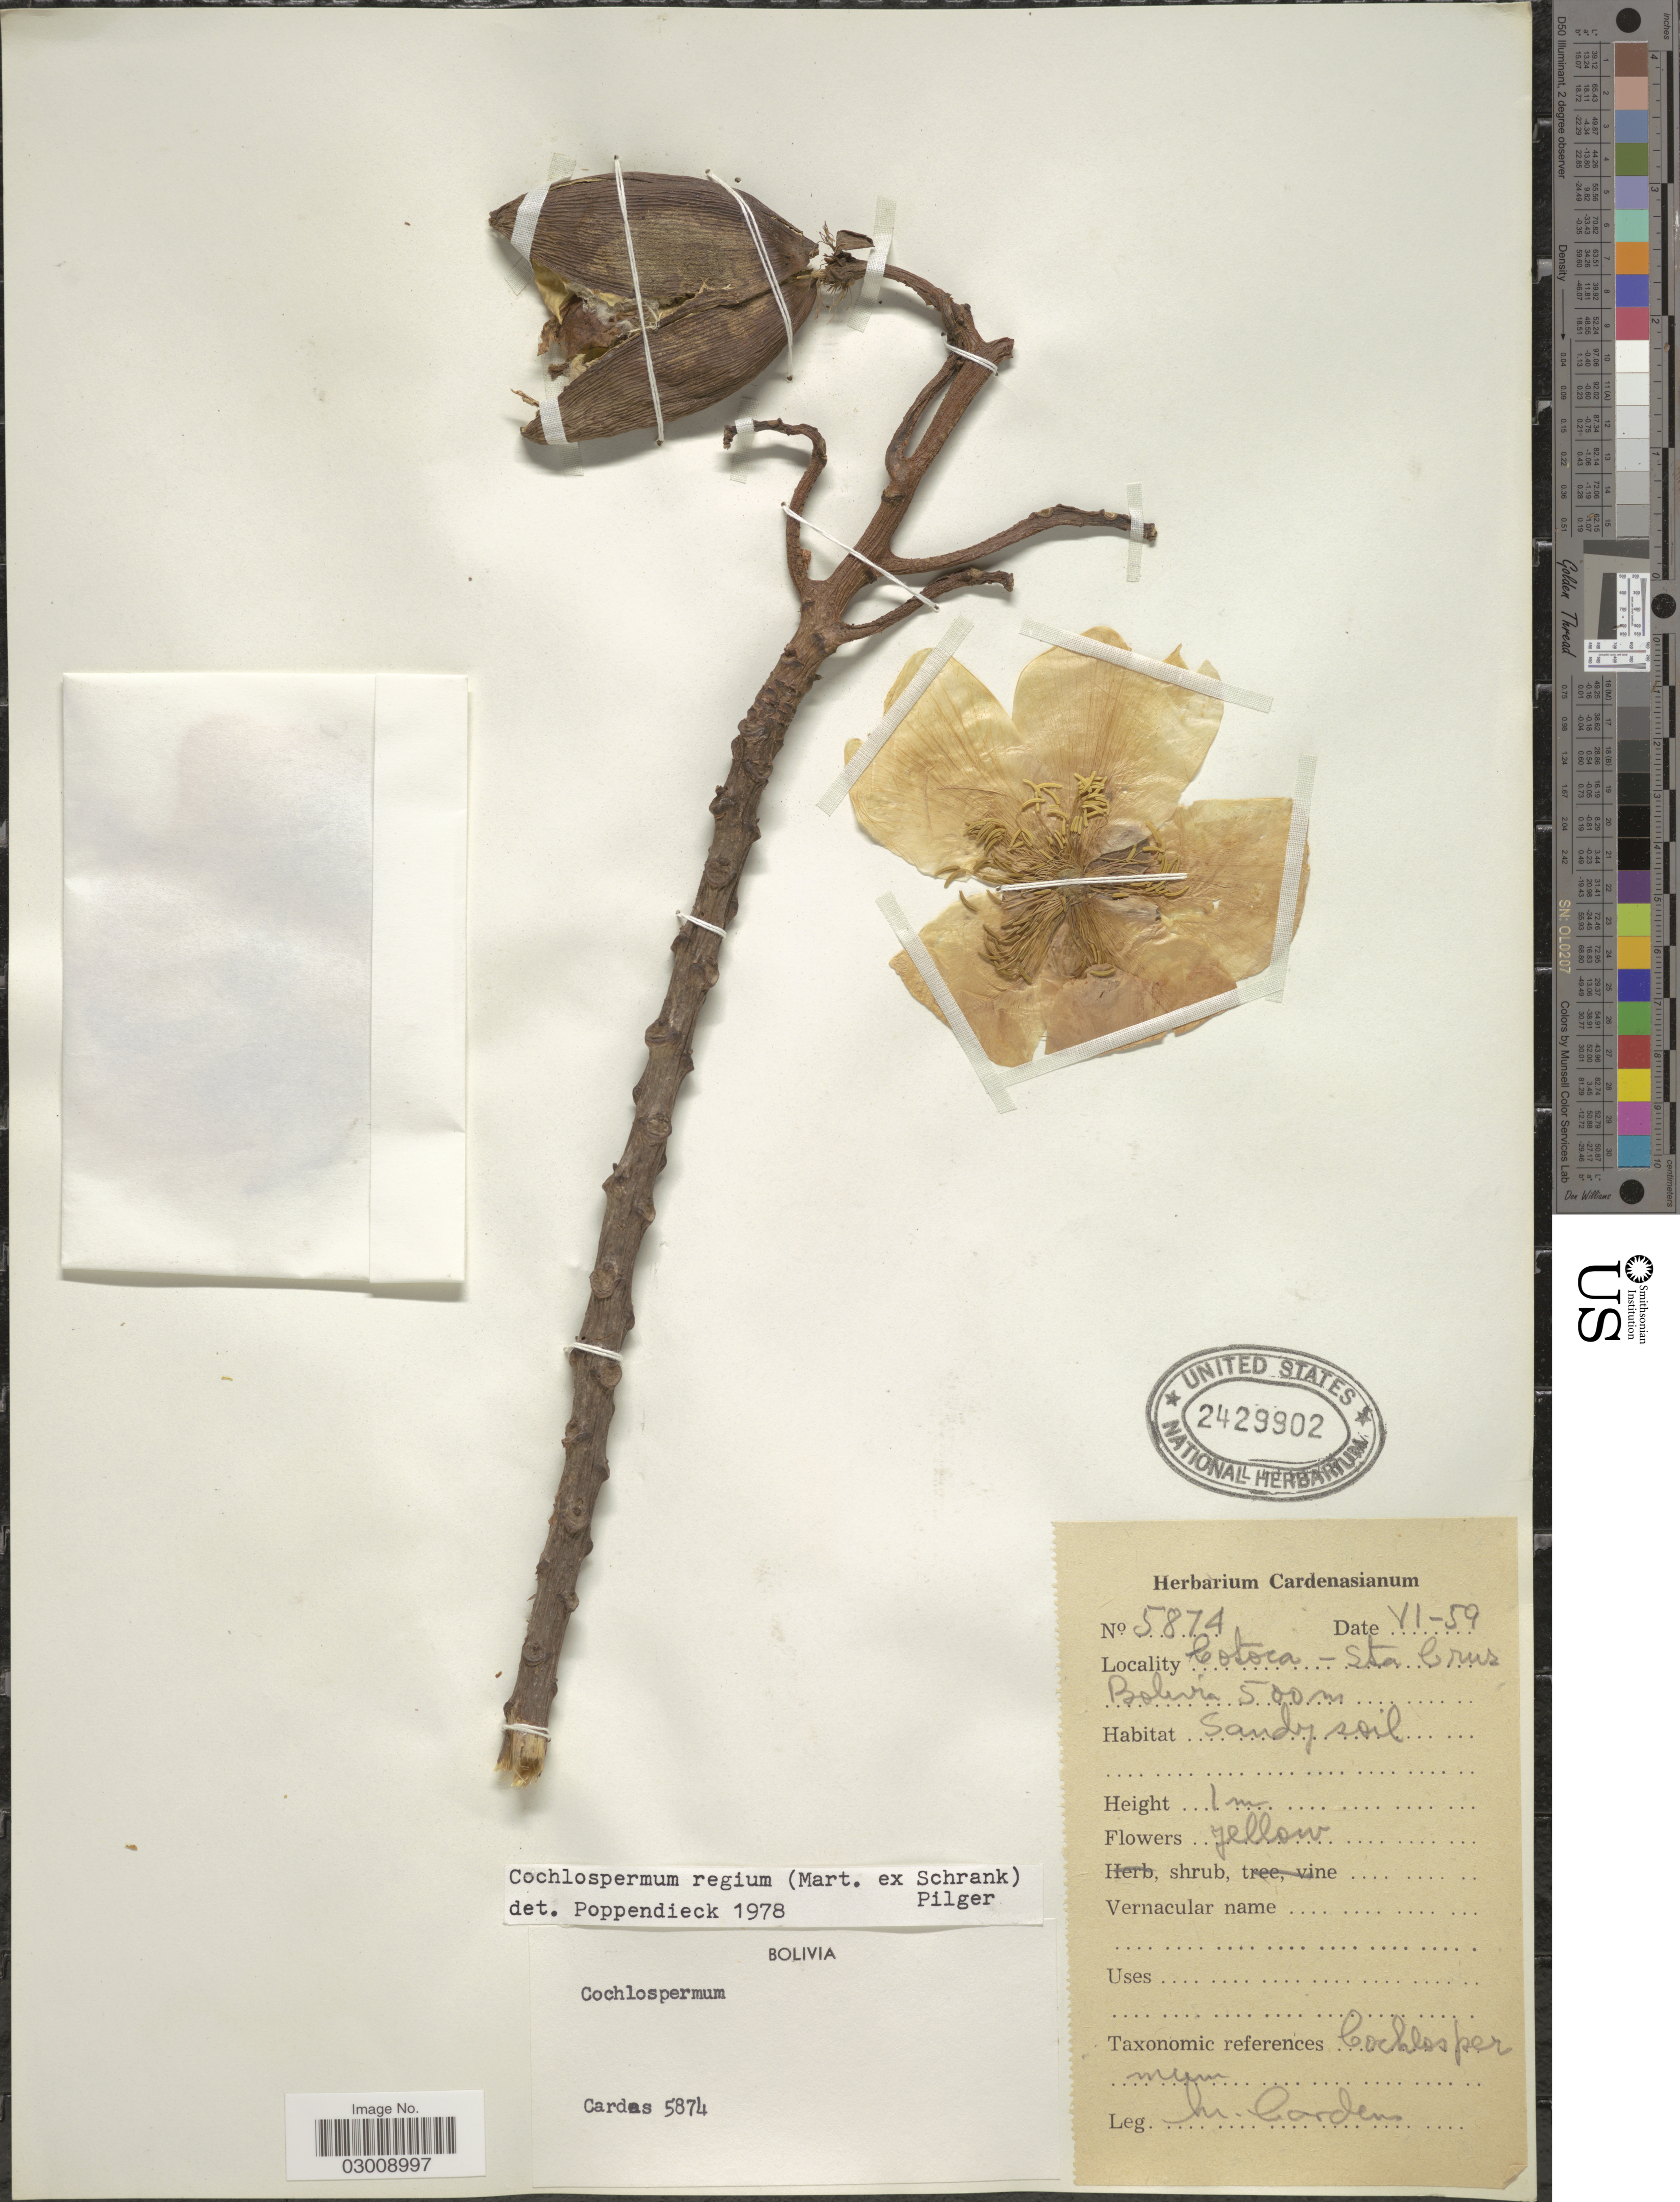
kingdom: Plantae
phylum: Tracheophyta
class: Magnoliopsida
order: Malvales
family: Cochlospermaceae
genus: Cochlospermum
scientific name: Cochlospermum regium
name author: (Schrank) Pilg.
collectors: M. Cárdenas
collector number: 5874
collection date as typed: Transcribed d/m/y: /6/59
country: Bolivia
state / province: Santa Cruz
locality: Cotoca.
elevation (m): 500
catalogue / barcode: US 2429902